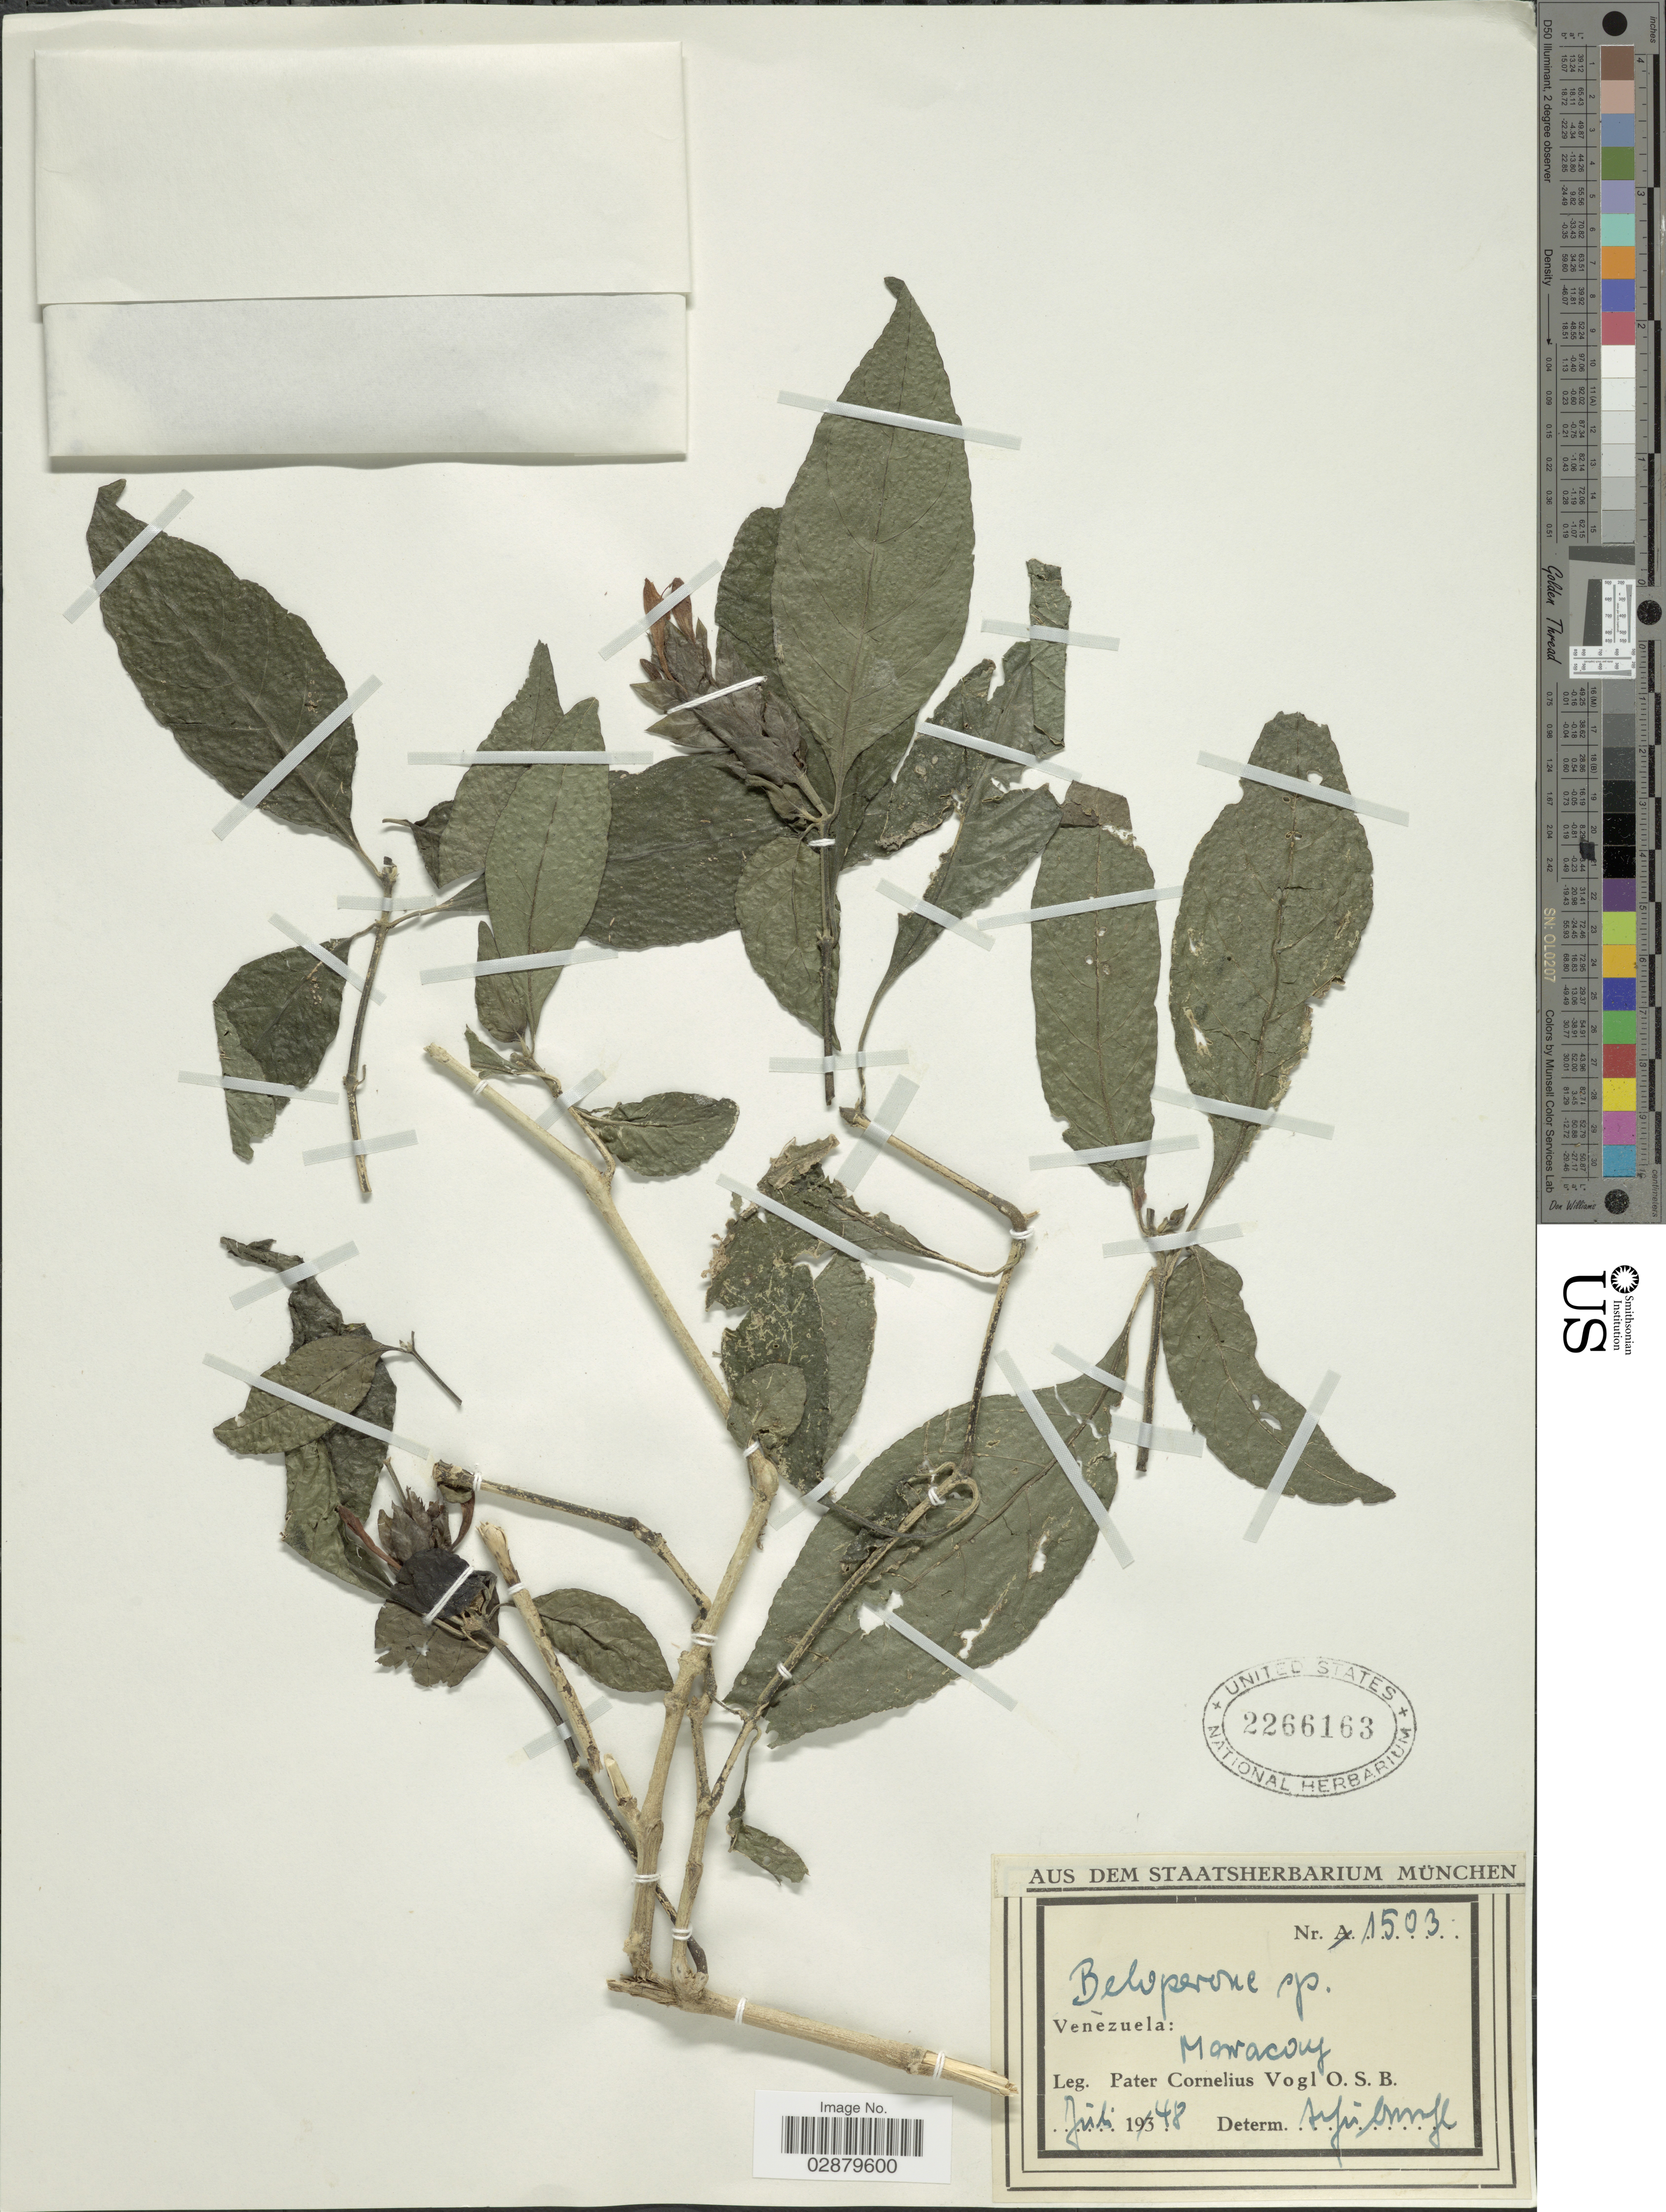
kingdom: Plantae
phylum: Tracheophyta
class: Magnoliopsida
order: Lamiales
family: Acanthaceae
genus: Justicia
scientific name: Justicia leucerythra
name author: Leonard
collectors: P. Vogl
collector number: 1503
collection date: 1948-07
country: Venezuela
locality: Maracay.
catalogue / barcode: US 2266163